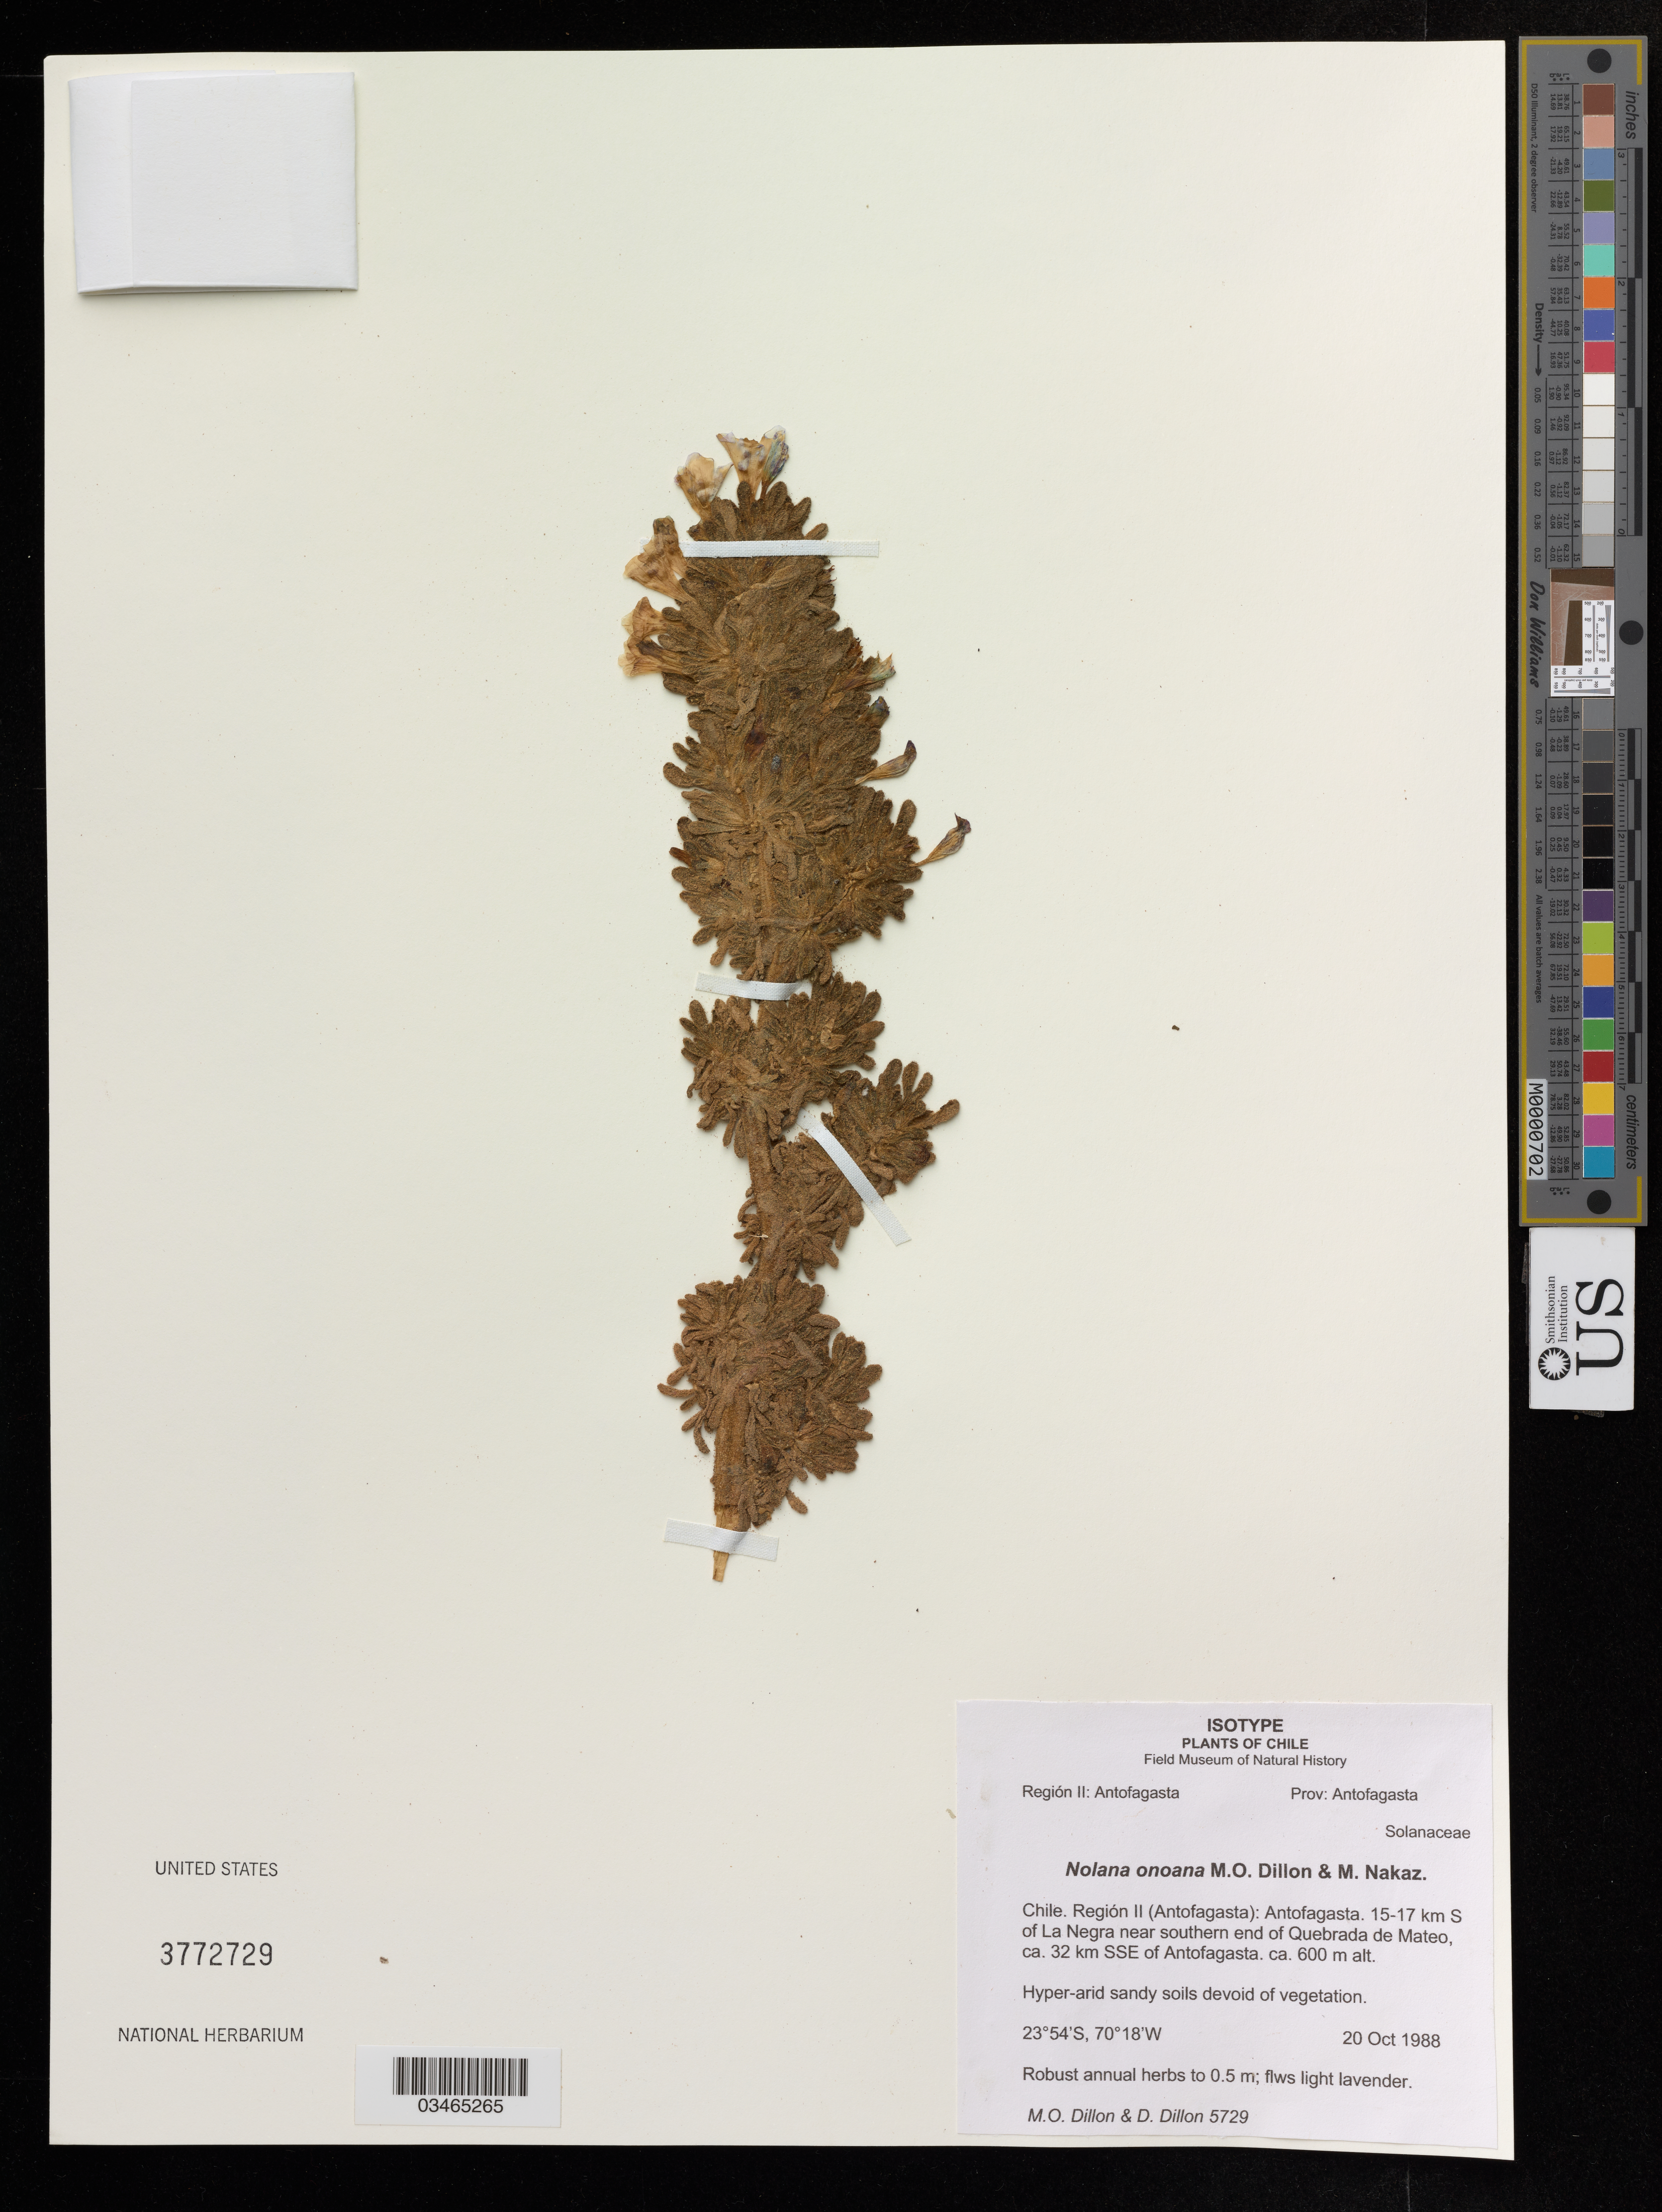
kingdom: Plantae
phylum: Tracheophyta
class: Magnoliopsida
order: Solanales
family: Solanaceae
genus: Nolana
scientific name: Nolana onoana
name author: M.O. Dillon & M. Nakaz.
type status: Isotype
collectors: M. O. Dillon & D. Dillon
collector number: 5729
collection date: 1988-10-20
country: Chile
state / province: Antofagasta (II)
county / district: Antofagasta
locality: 15 - 17 km S of La Negra near southern end of Quebrada de Mateo, ca. 32 km SSE of Antofagasta.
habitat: Hyper - arid sandy soils devoid of vegetation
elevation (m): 600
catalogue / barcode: US 3772729